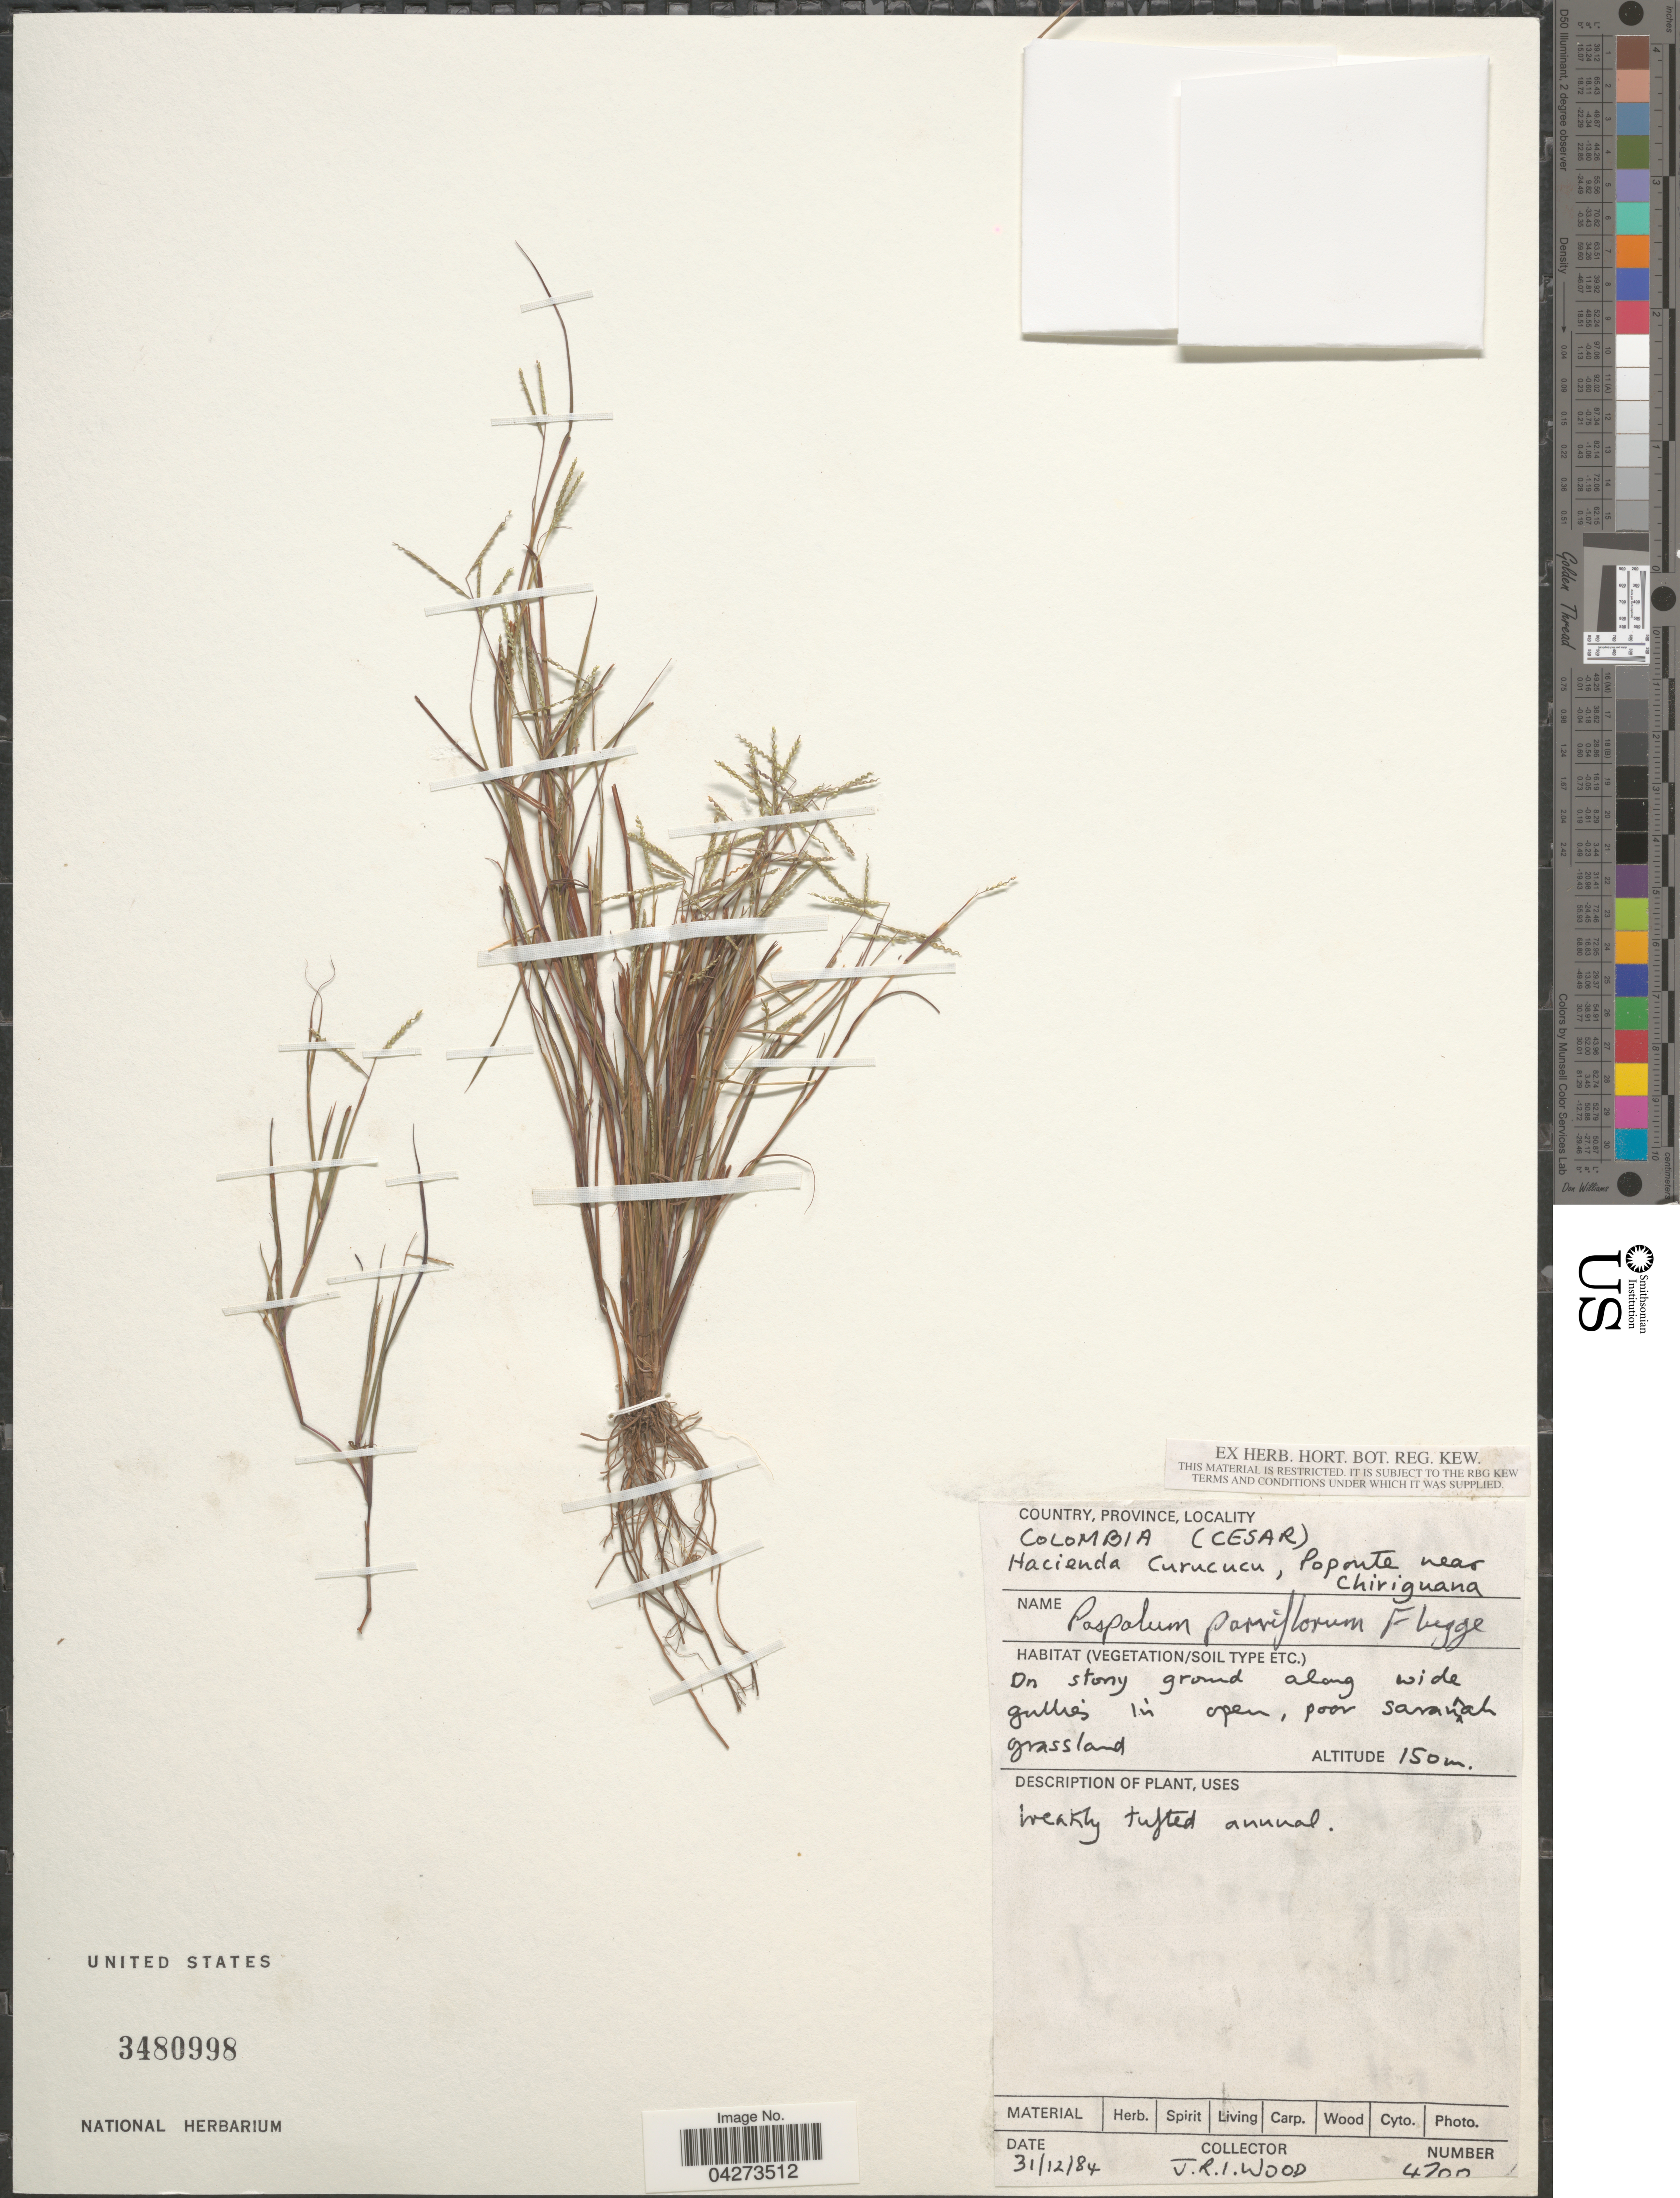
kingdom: Plantae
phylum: Tracheophyta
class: Liliopsida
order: Poales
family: Poaceae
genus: Paspalum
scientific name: Paspalum parviflorum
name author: Rohde ex Flüggé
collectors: J. R. I. Wood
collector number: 4700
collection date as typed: Transcribed d/m/y: 31/12/84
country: Colombia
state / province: Cesar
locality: Hacienda Curucucu, Poponte near Chiriguana.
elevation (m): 150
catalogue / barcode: US 3480998